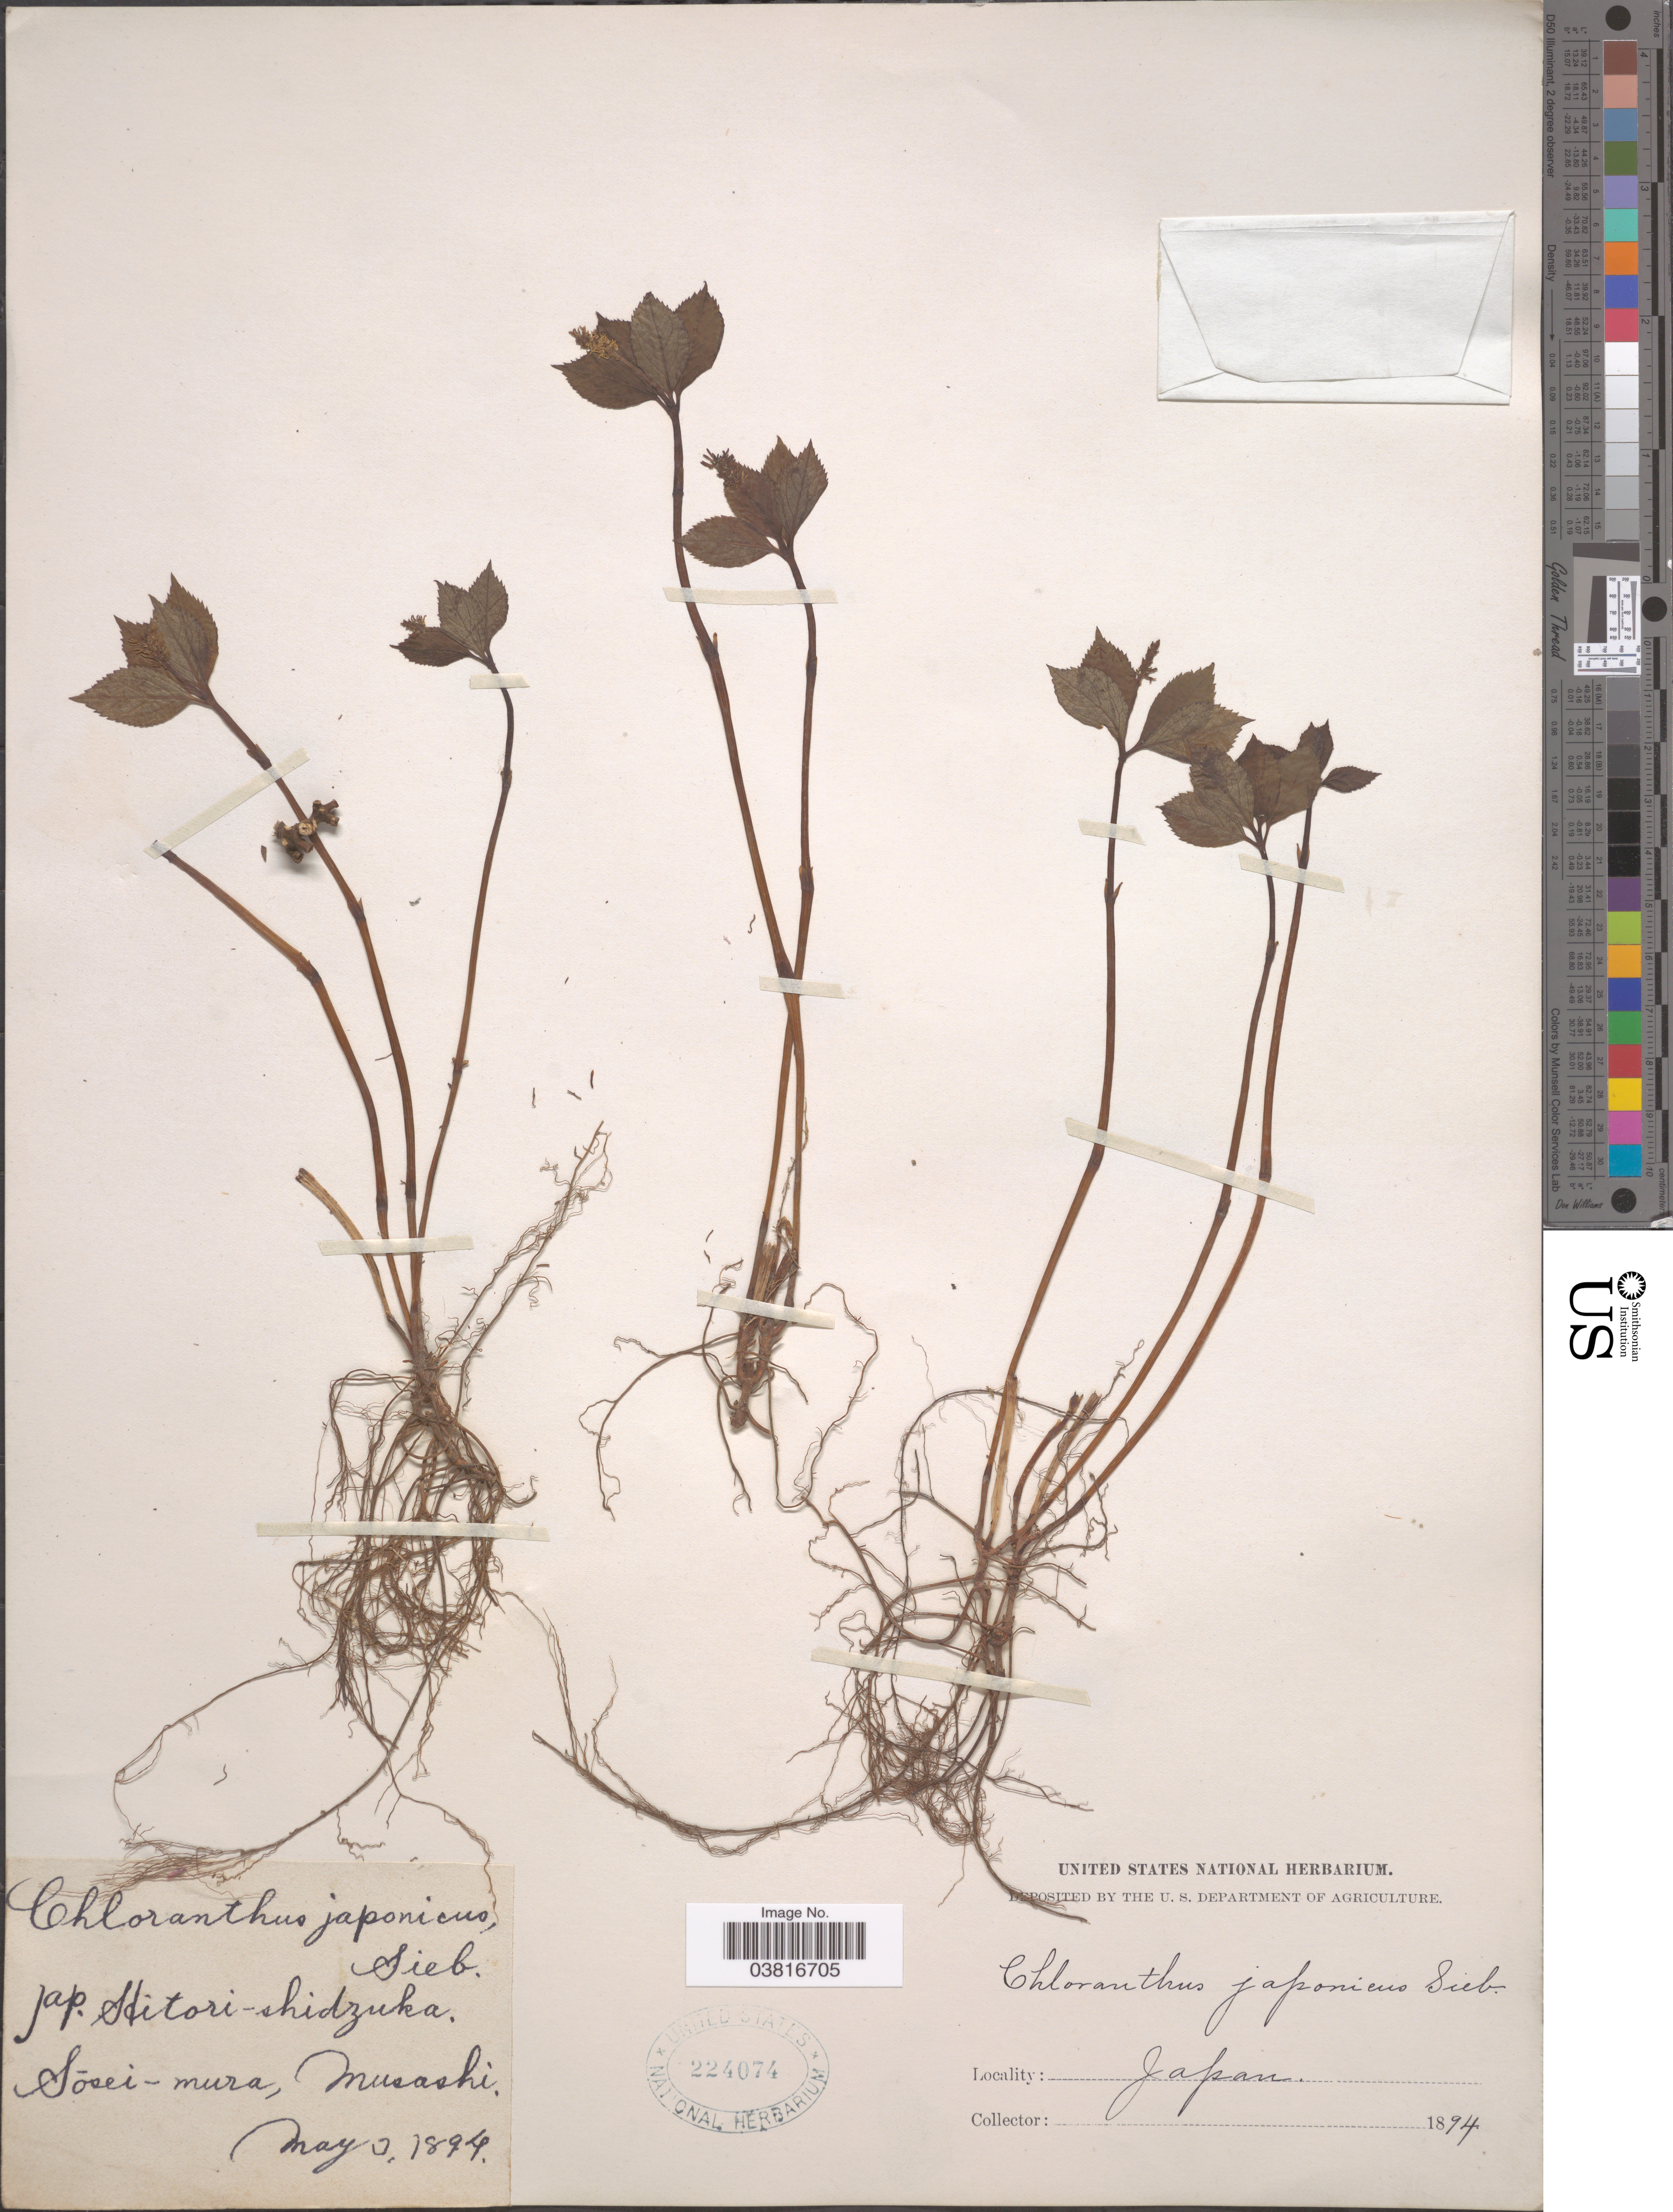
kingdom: Plantae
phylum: Tracheophyta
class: Magnoliopsida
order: Chloranthales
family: Chloranthaceae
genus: Chloranthus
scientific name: Chloranthus japonicus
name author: Siebold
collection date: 1894-05-03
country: Japan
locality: Sosei-mura, Musashi.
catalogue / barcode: US 224074